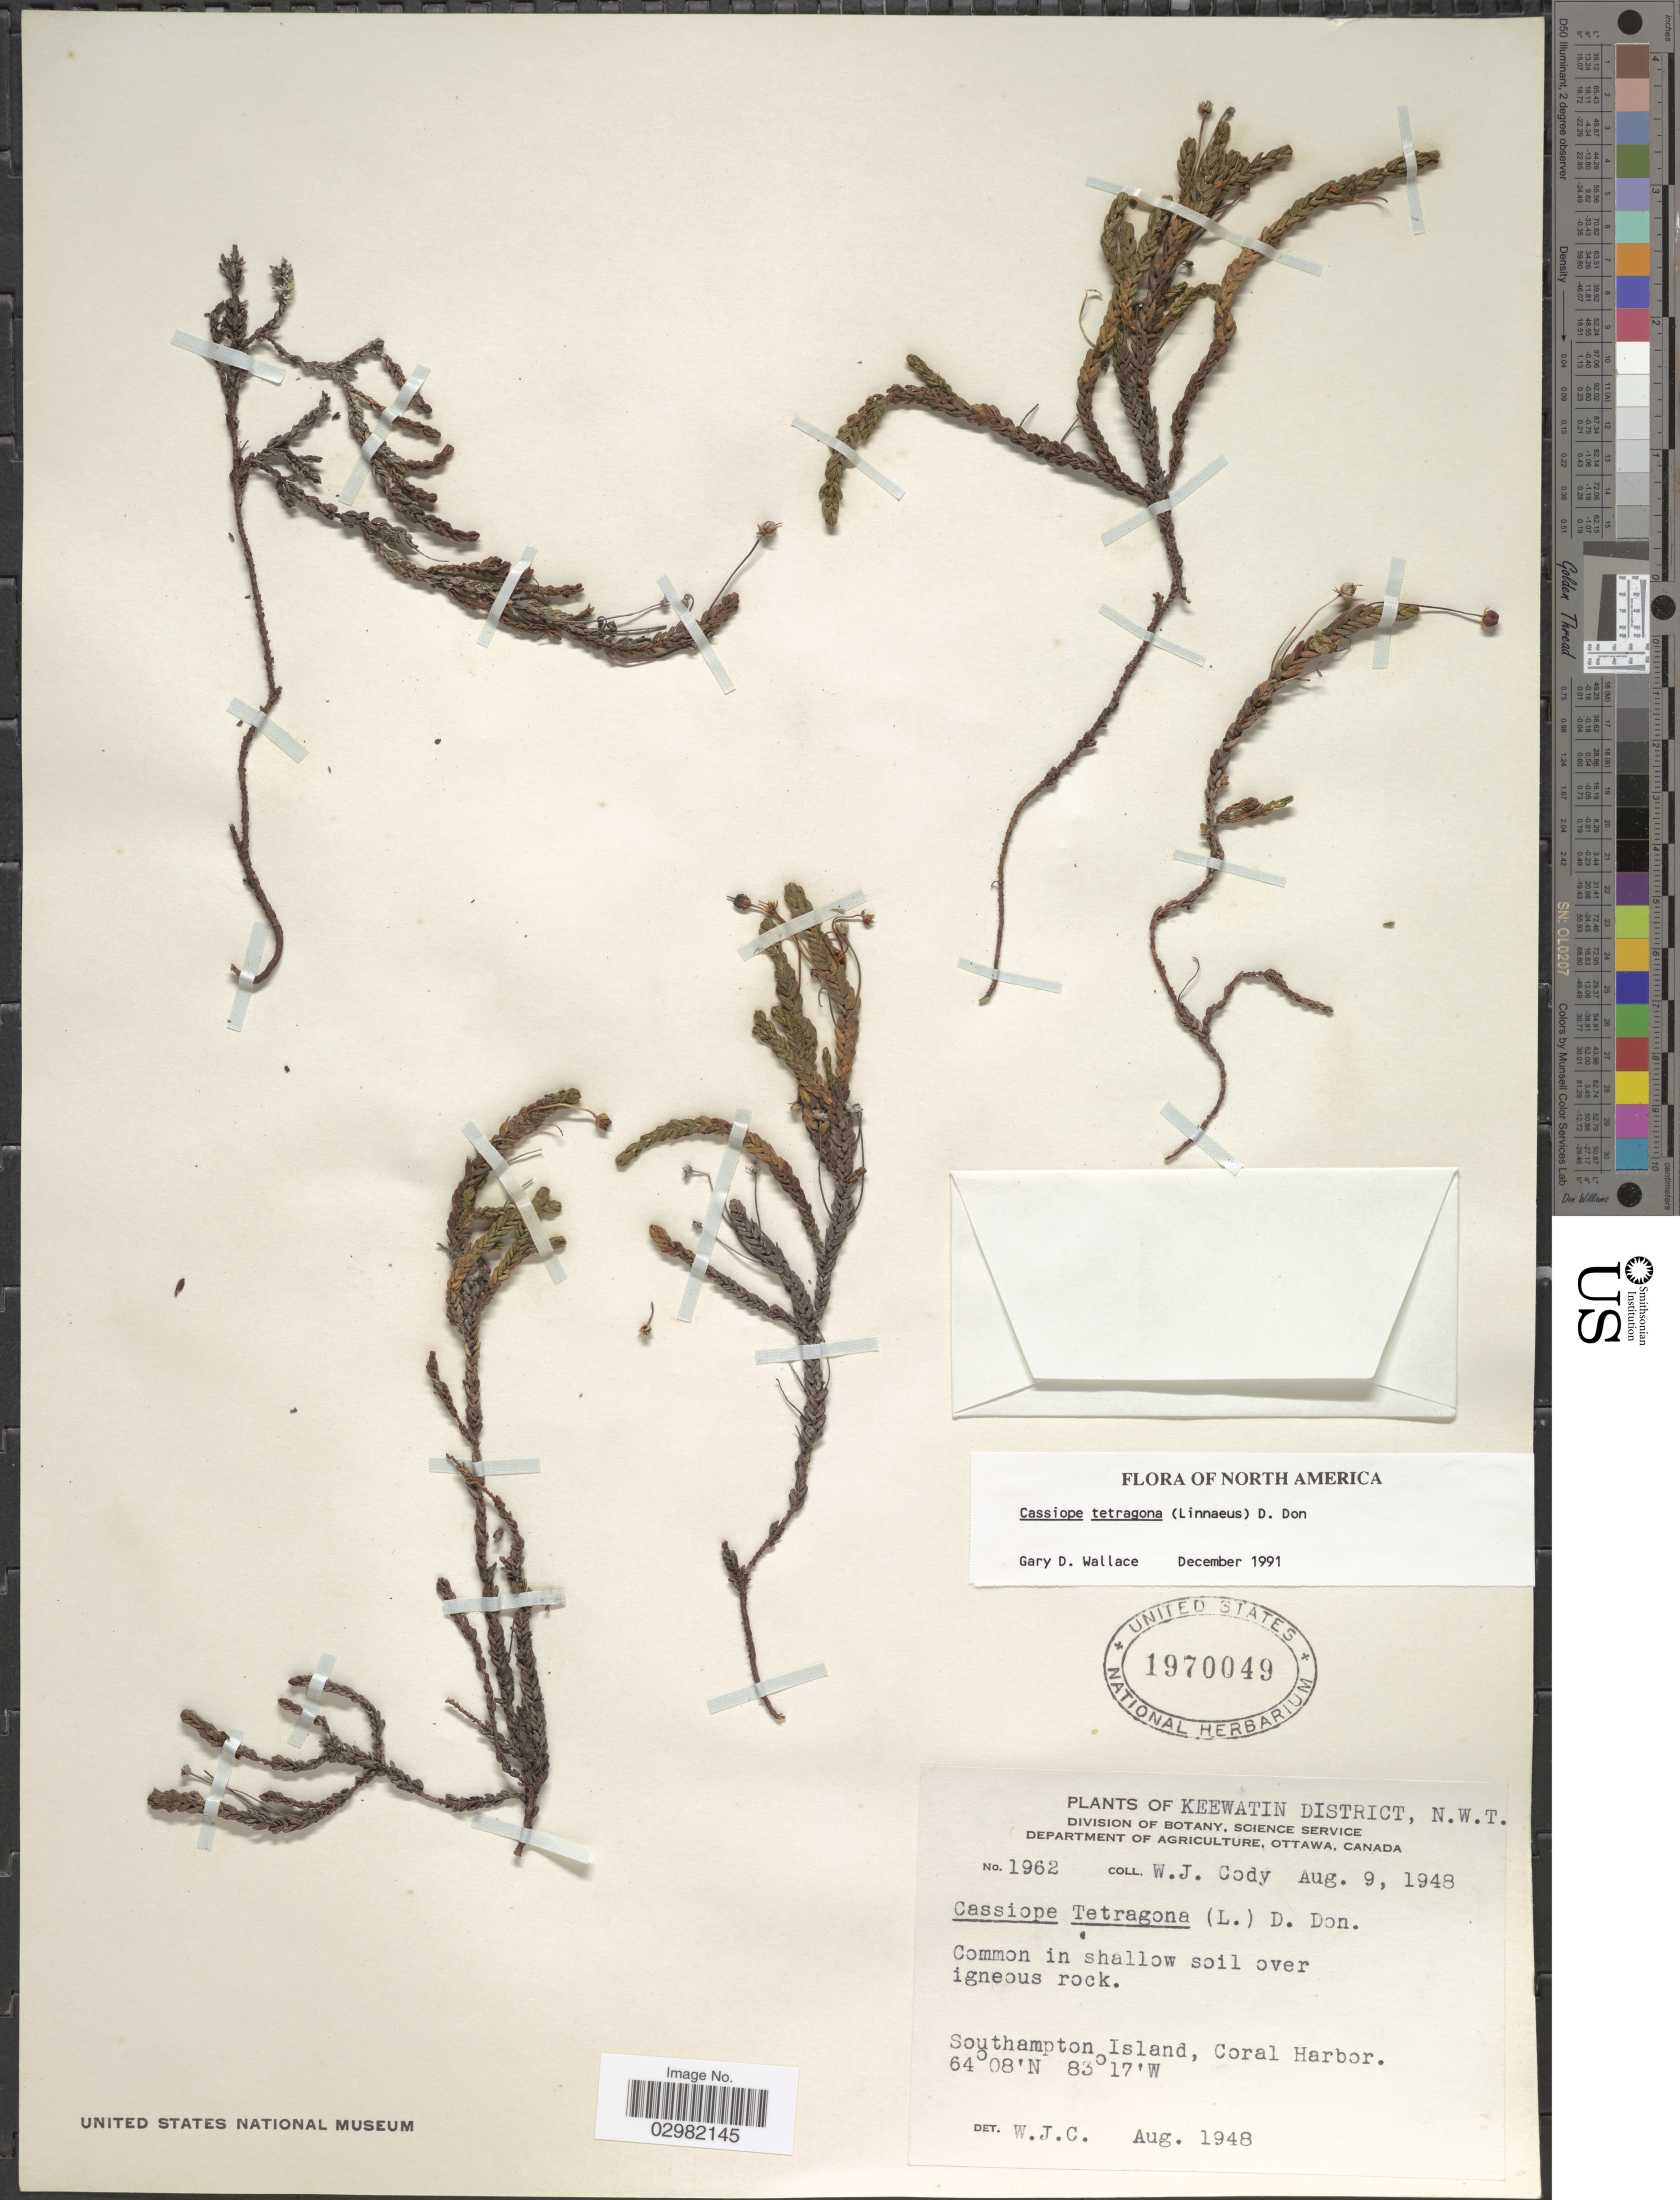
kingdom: Plantae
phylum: Tracheophyta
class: Magnoliopsida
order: Ericales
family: Ericaceae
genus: Cassiope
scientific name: Cassiope tetragona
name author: (L.) D. Don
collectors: W. Cody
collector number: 1962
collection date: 1948-08-09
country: Canada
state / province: Northwest Territories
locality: Keewatin District. Southampton Island, Coral Harbor.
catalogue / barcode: US 1970049